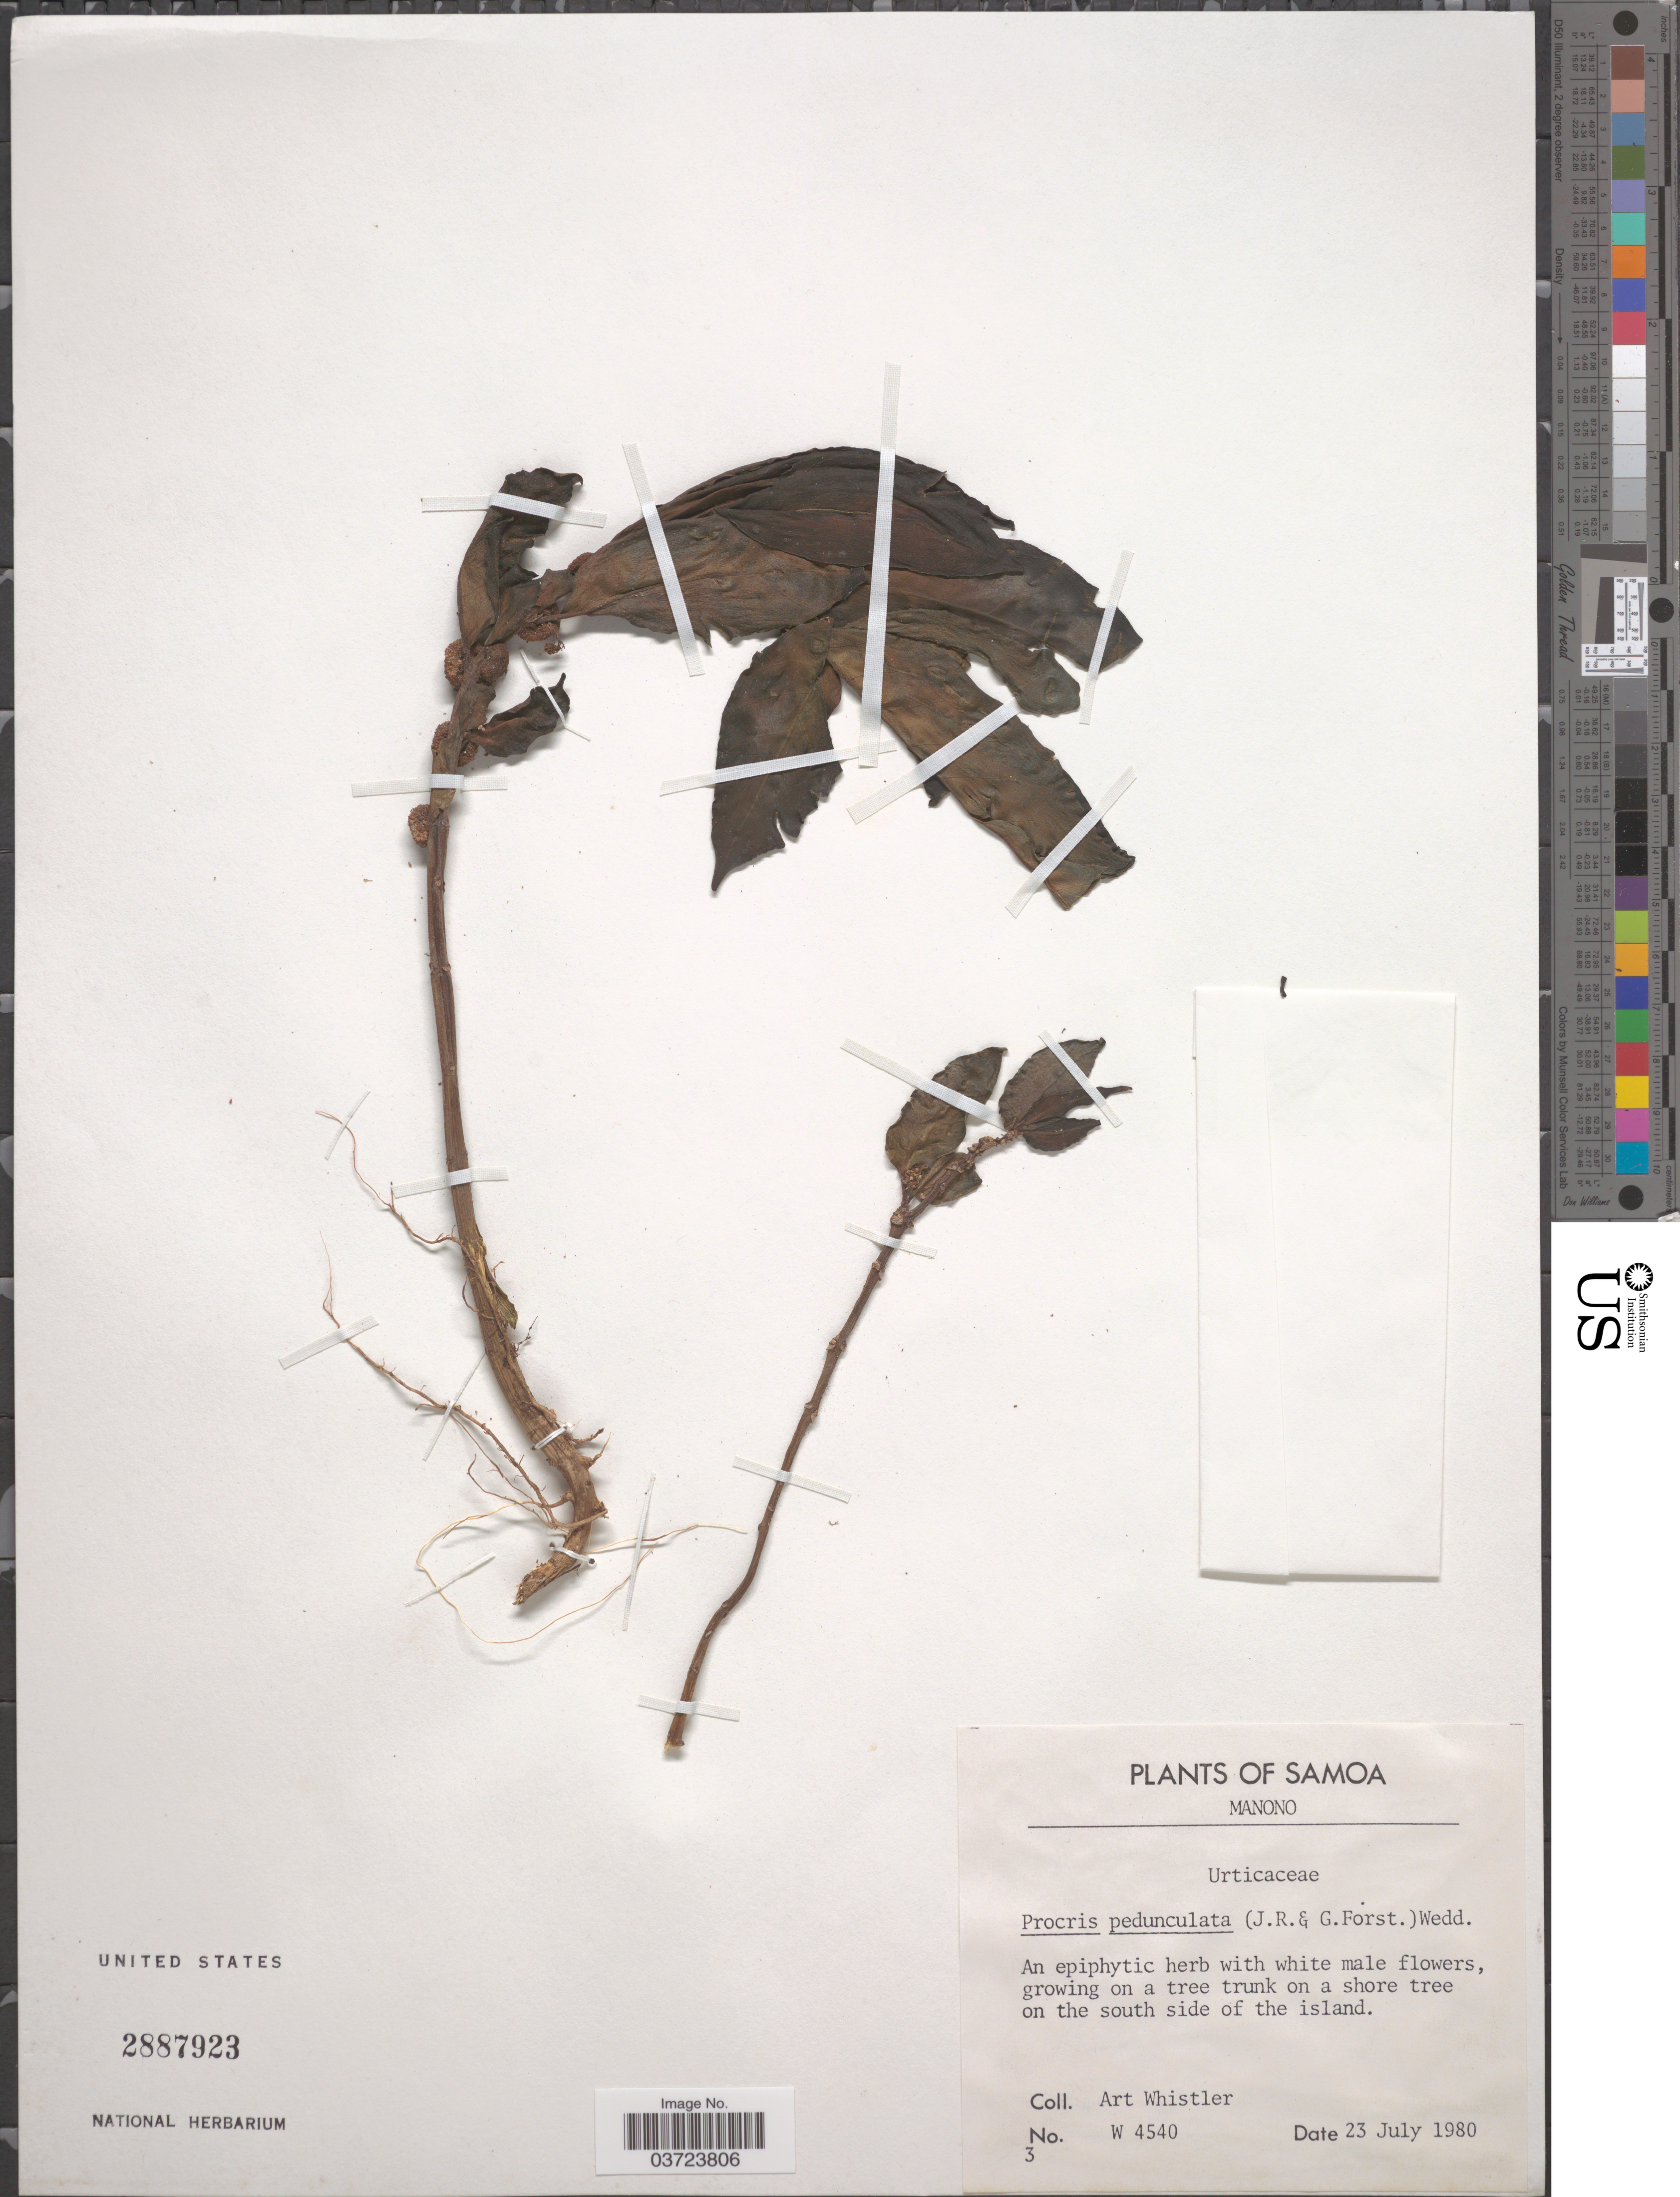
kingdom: Plantae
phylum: Tracheophyta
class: Magnoliopsida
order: Rosales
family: Urticaceae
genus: Procris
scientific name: Procris pedunculata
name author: (J.R. Forst. & G. Forst.) Wedd.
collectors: A. Whistler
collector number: W4540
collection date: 1980-07-23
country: Samoa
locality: Samoa. Manono. On a tree trunk on a shore tree on the south side of the island.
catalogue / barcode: US 2887923